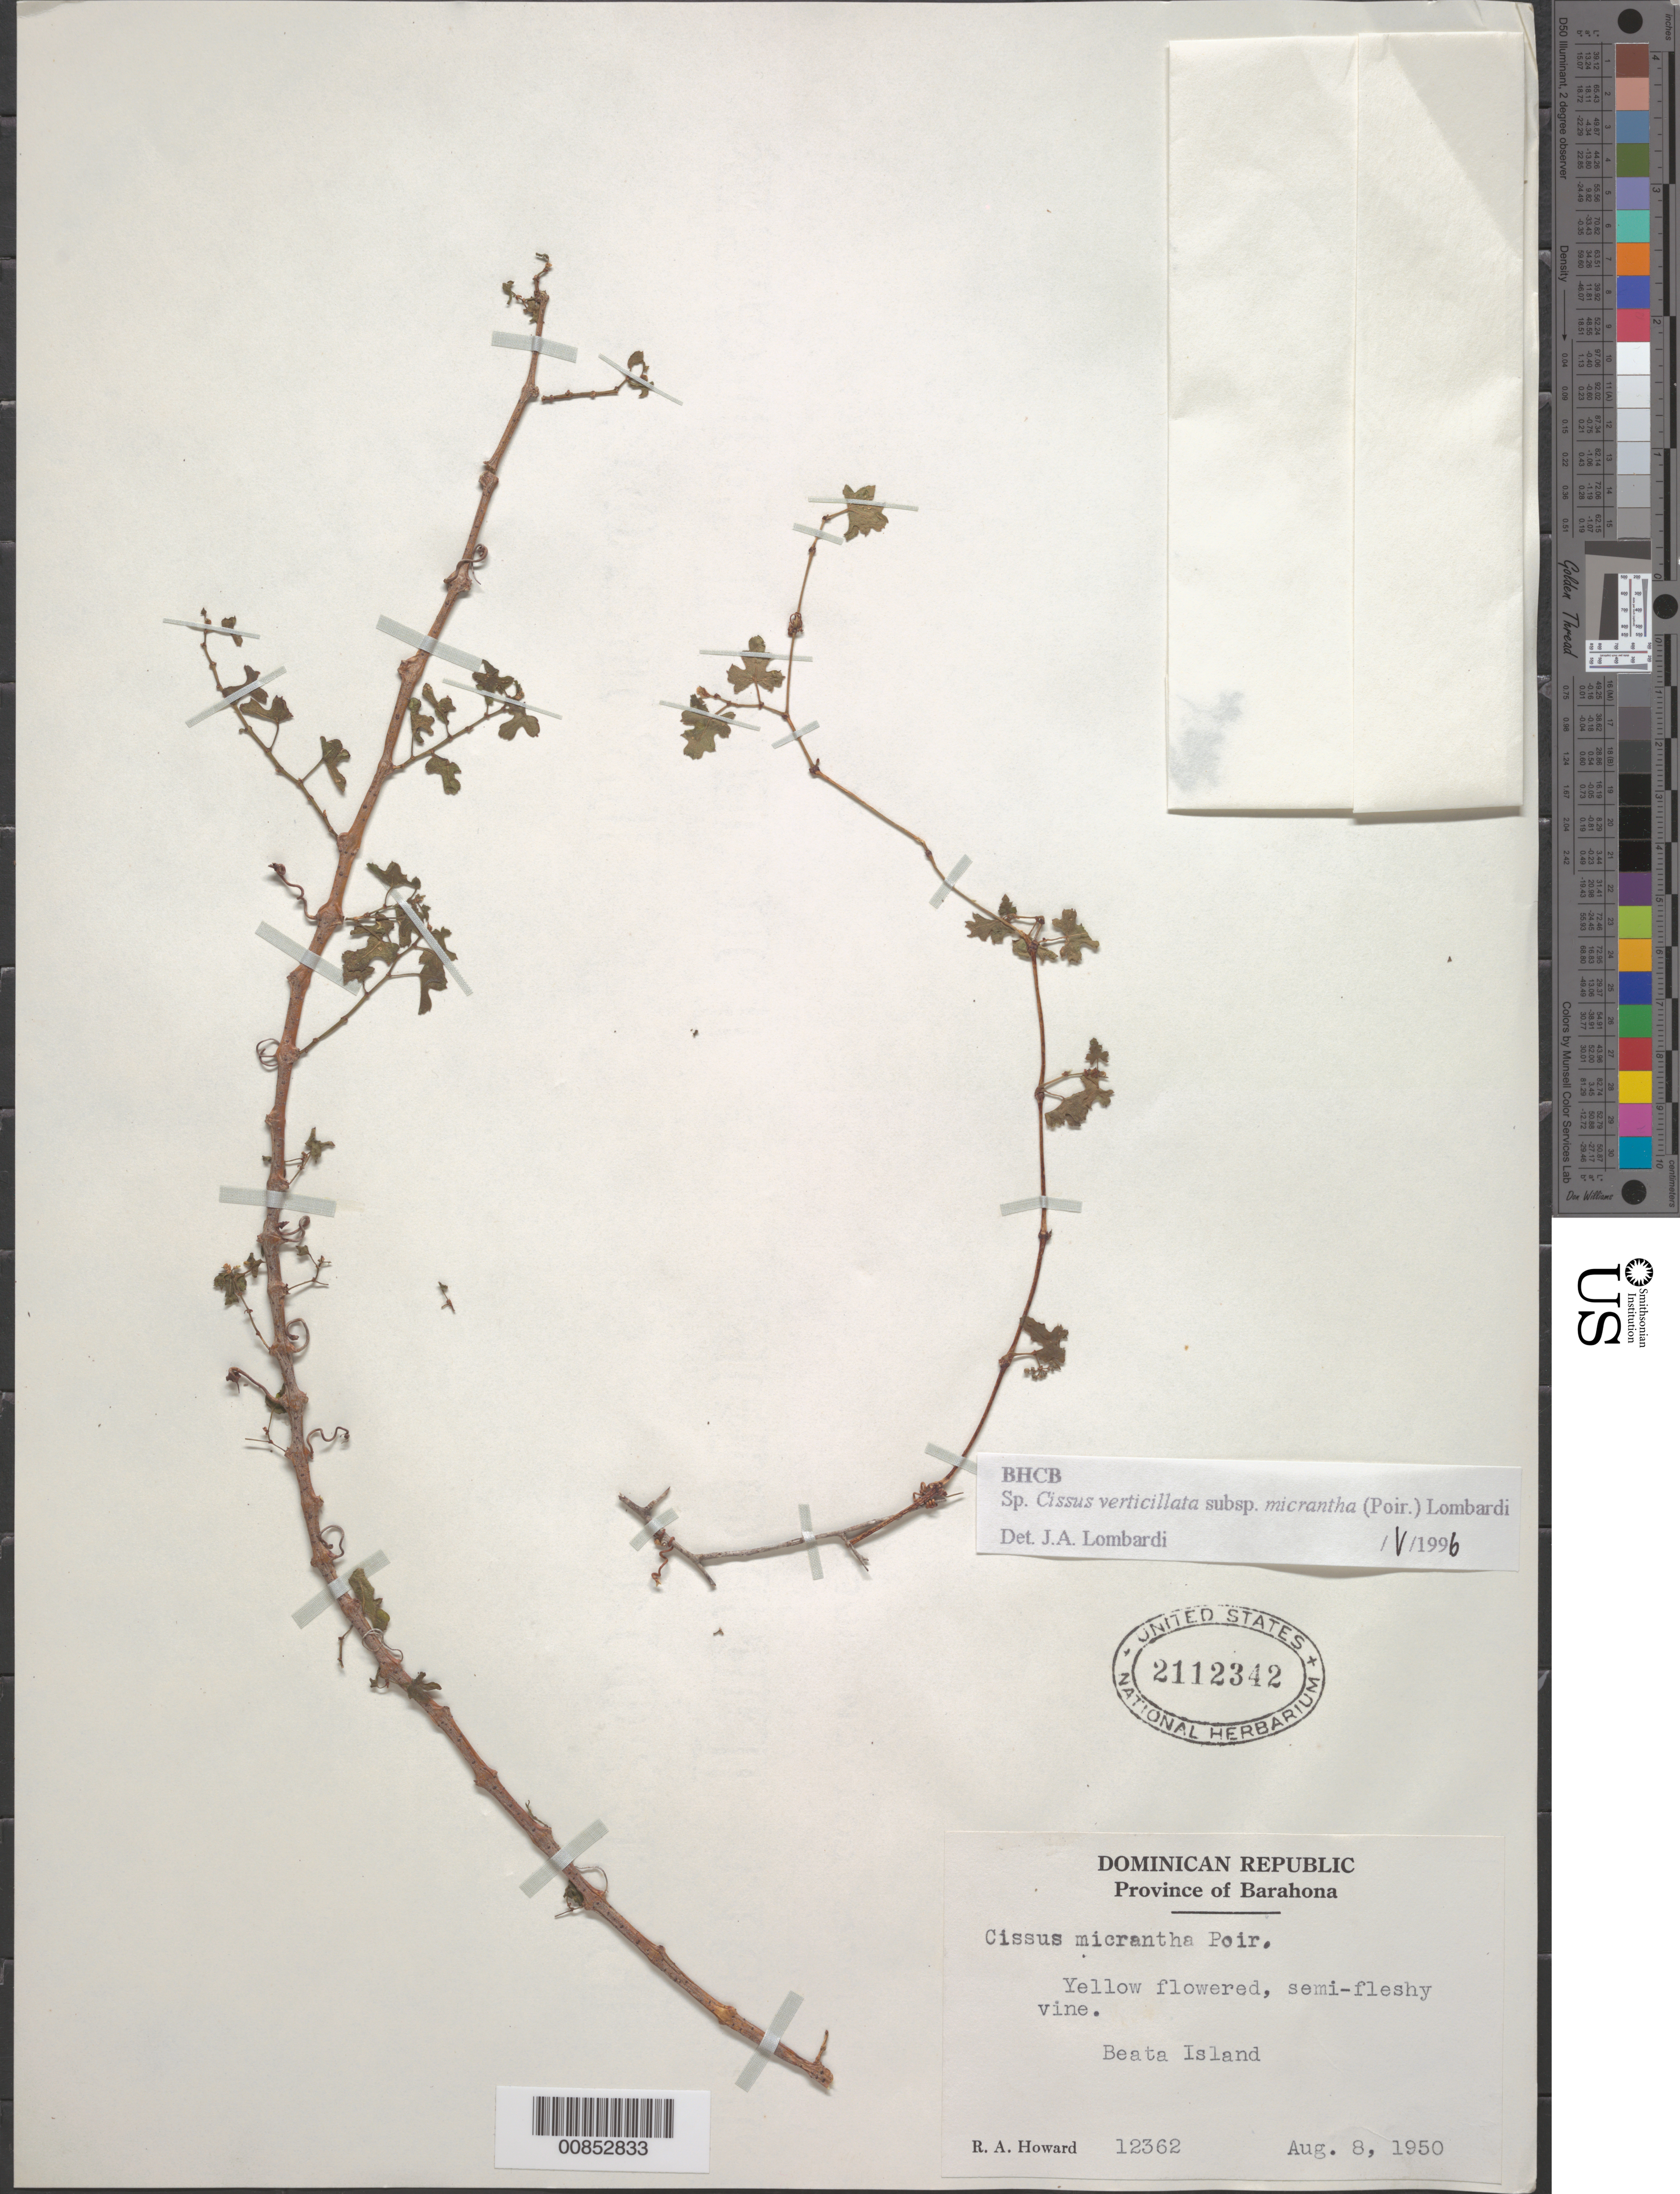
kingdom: Plantae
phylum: Tracheophyta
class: Magnoliopsida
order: Vitales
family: Vitaceae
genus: Cissus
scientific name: Cissus verticillata subsp. micrantha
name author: (Poir.) Lombardi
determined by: Lombardi, Julio A.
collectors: R. A. Howard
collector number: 12362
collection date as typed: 08 Aug 1950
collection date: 1950-08-08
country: Dominican Republic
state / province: Barahona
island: Isla Beata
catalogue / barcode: US 2112342